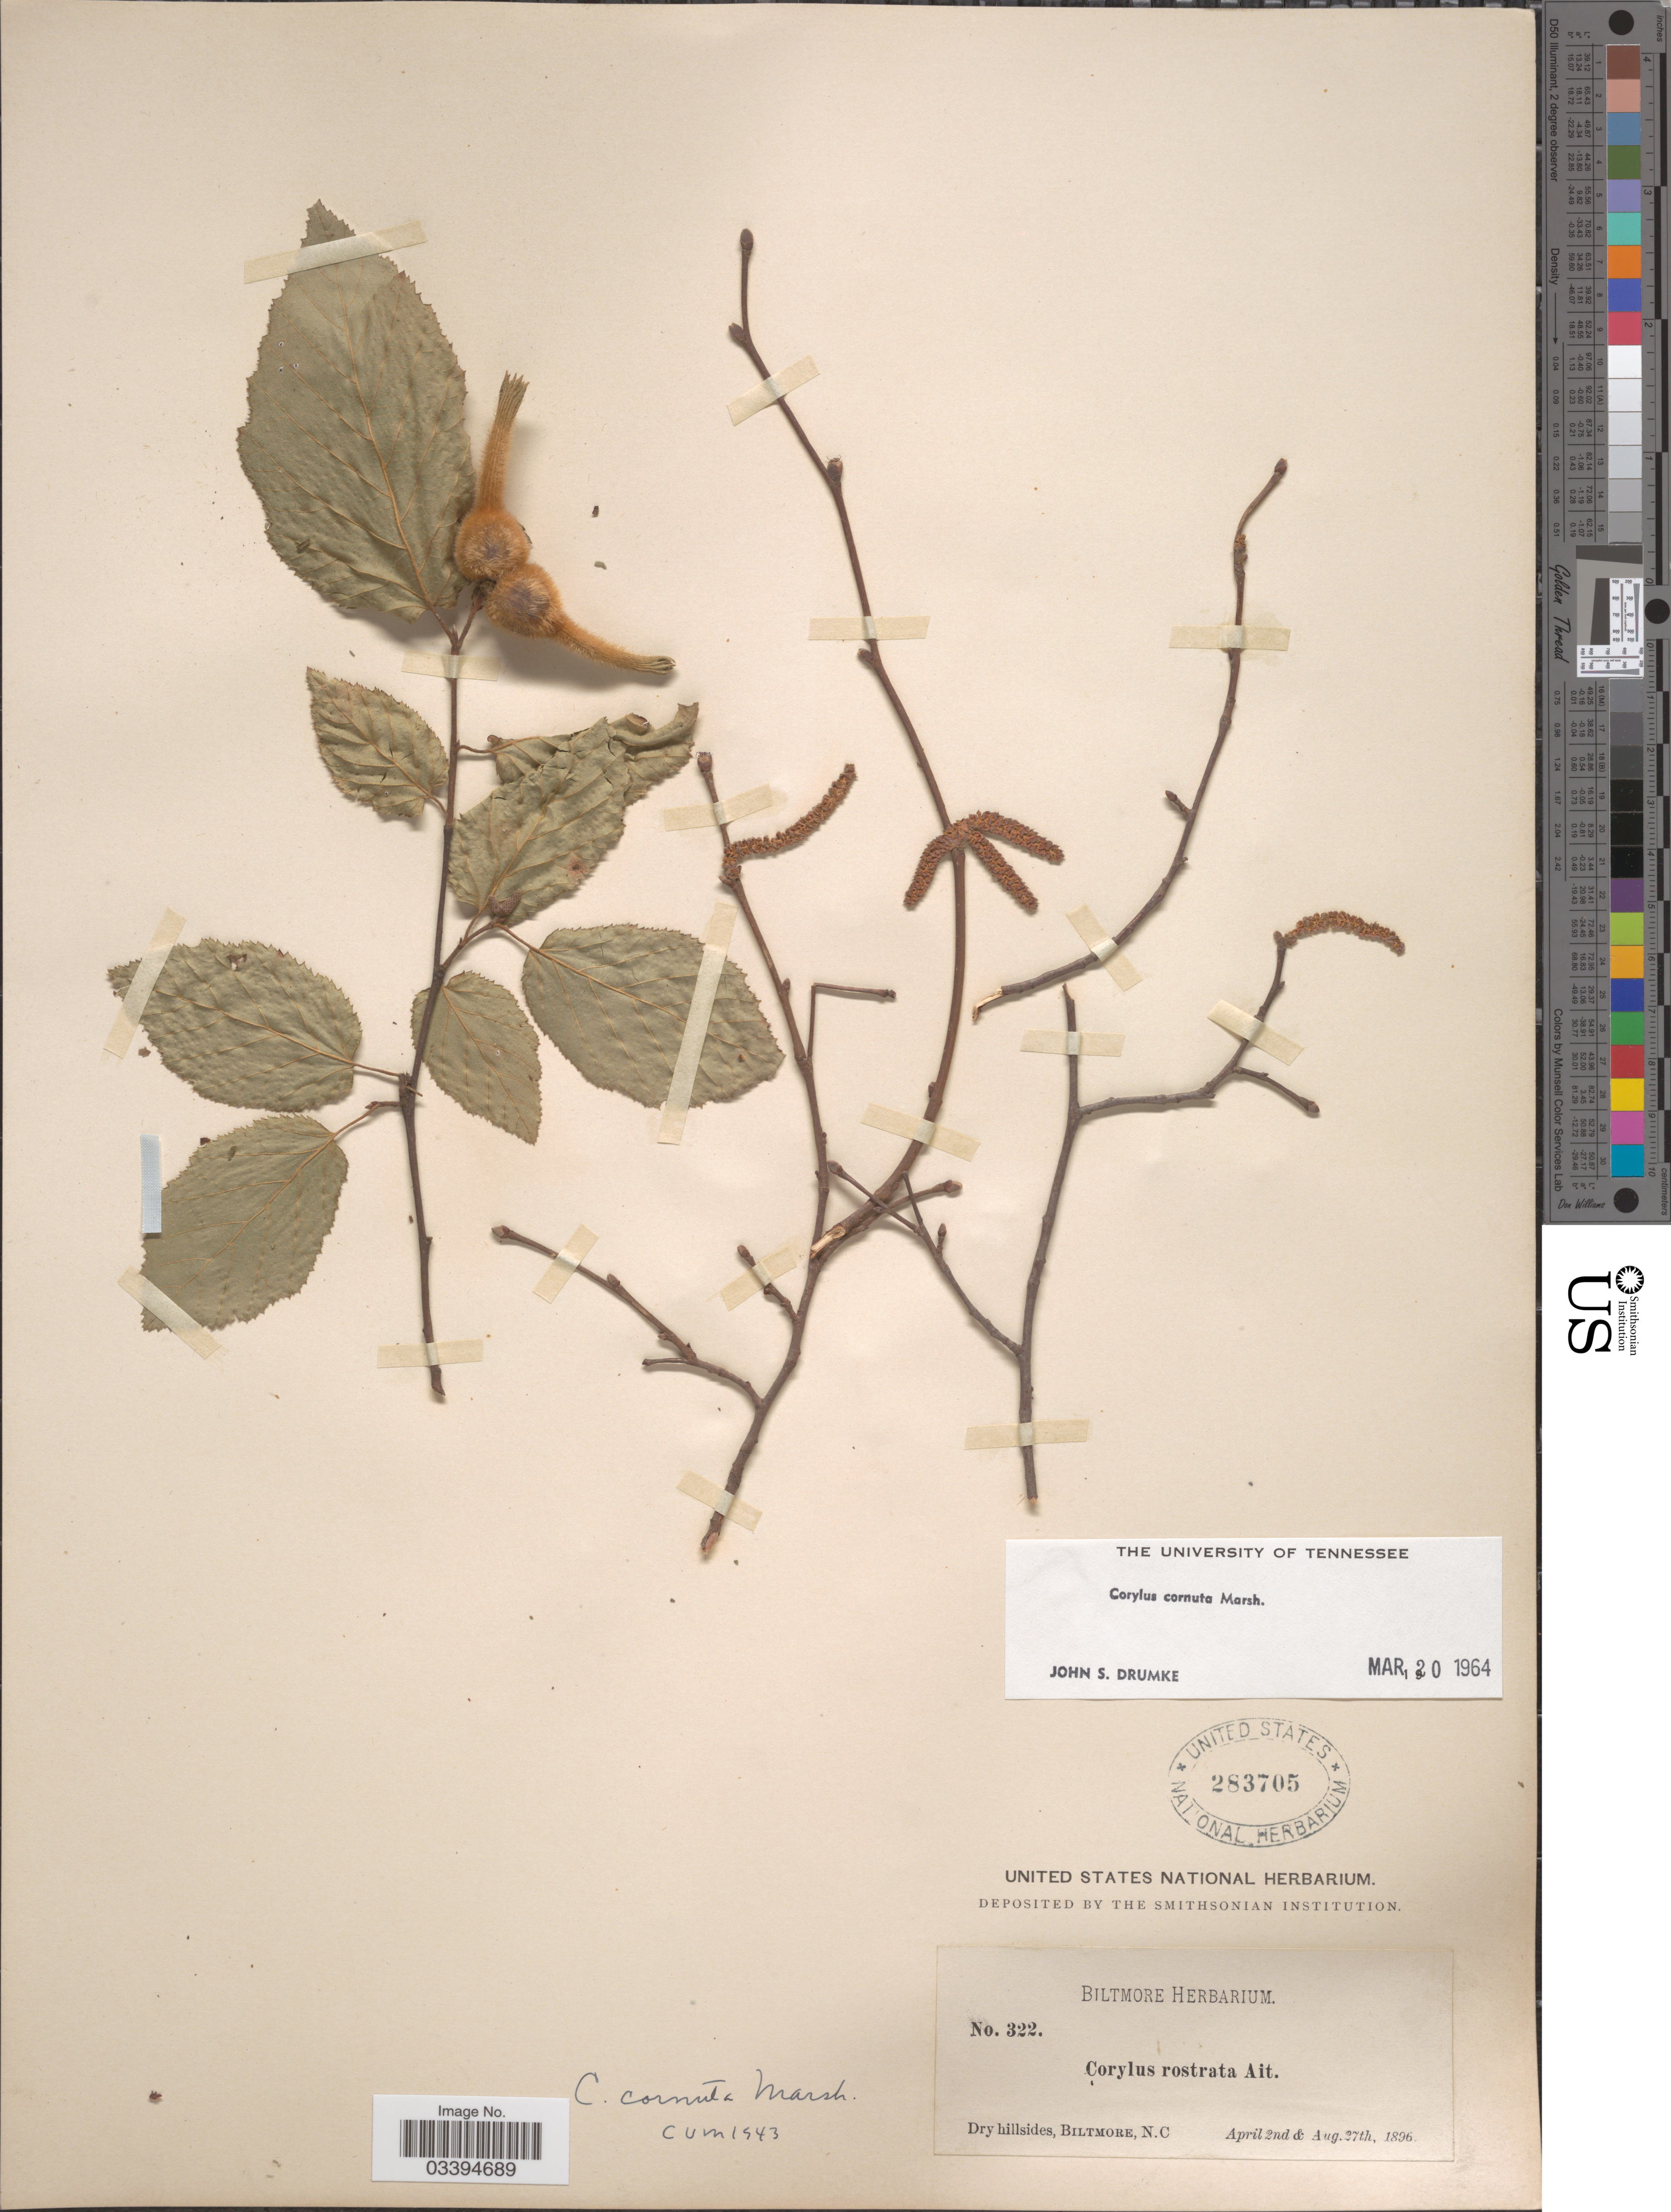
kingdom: Plantae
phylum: Tracheophyta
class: Magnoliopsida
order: Fagales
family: Betulaceae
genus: Corylus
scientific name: Corylus cornuta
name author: Marshall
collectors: ex herb. Biltmore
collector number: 322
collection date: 1896-04-02/1896-08-27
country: United States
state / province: North Carolina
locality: Dry hillsides, Biltmore.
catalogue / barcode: US 283705